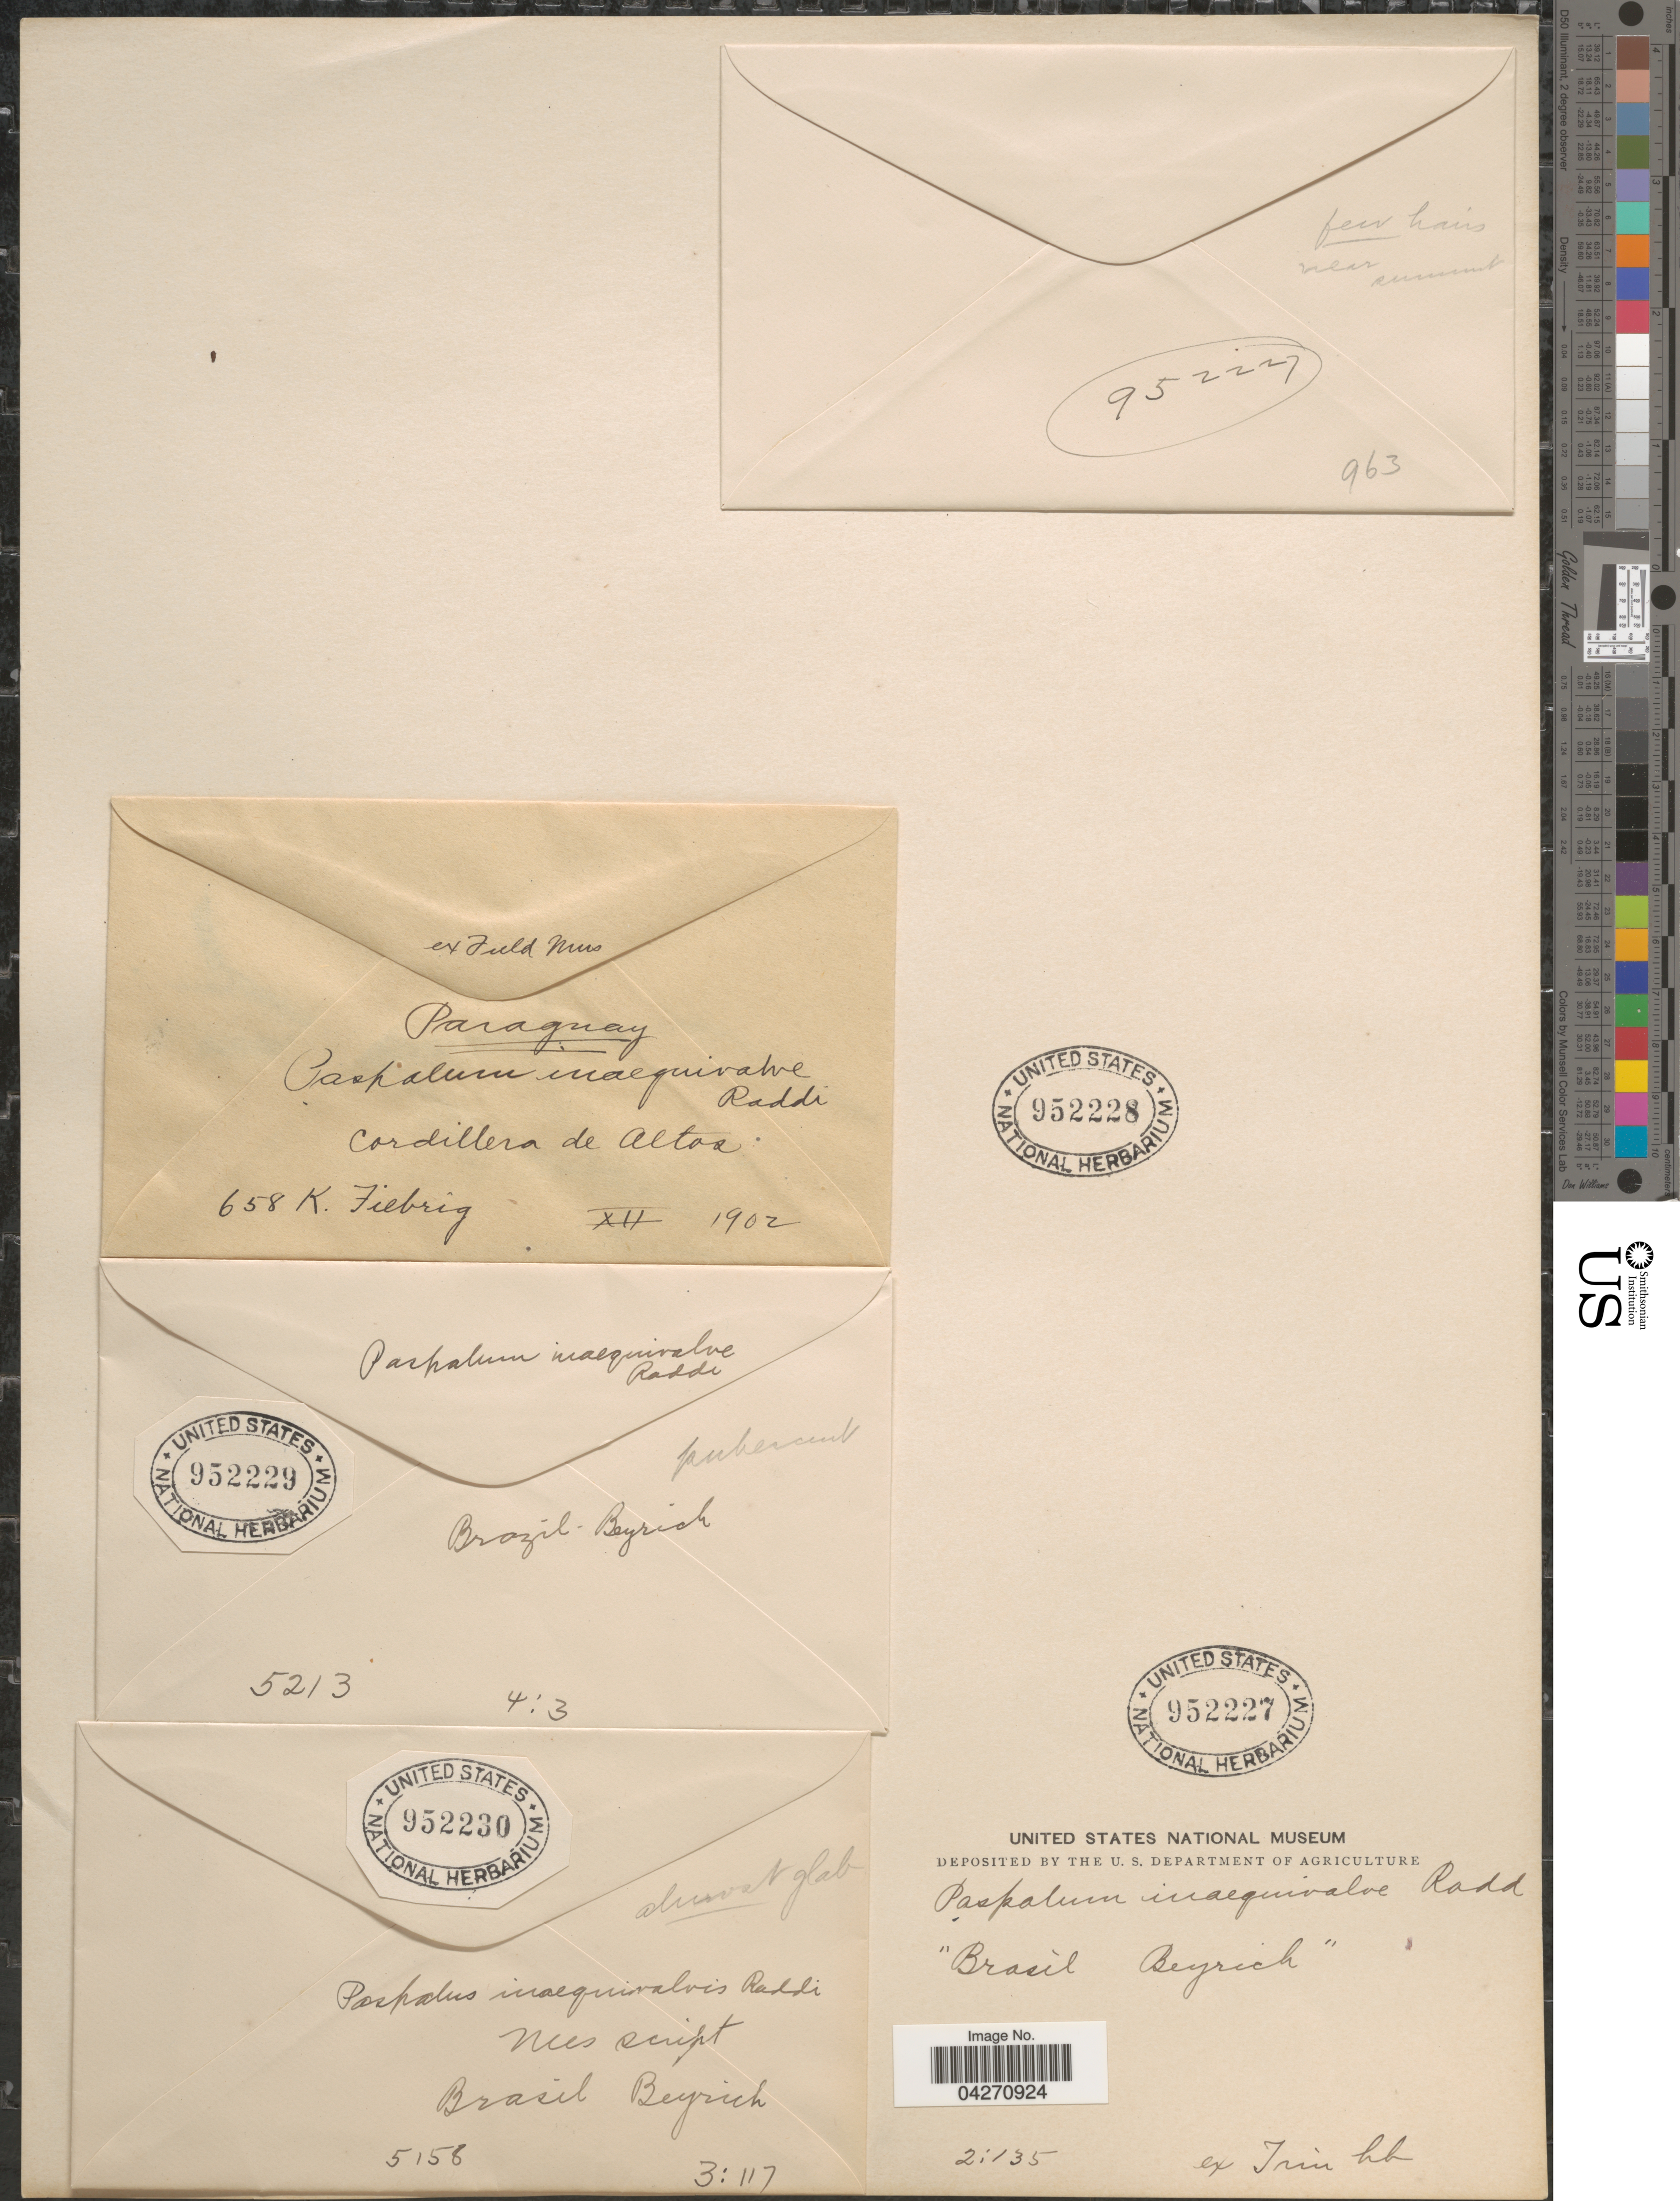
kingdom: Plantae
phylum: Tracheophyta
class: Liliopsida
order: Poales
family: Poaceae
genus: Paspalum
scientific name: Paspalum inaequivalve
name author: Raddi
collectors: -. Beyrich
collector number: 5158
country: Brazil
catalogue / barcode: US 952230-3